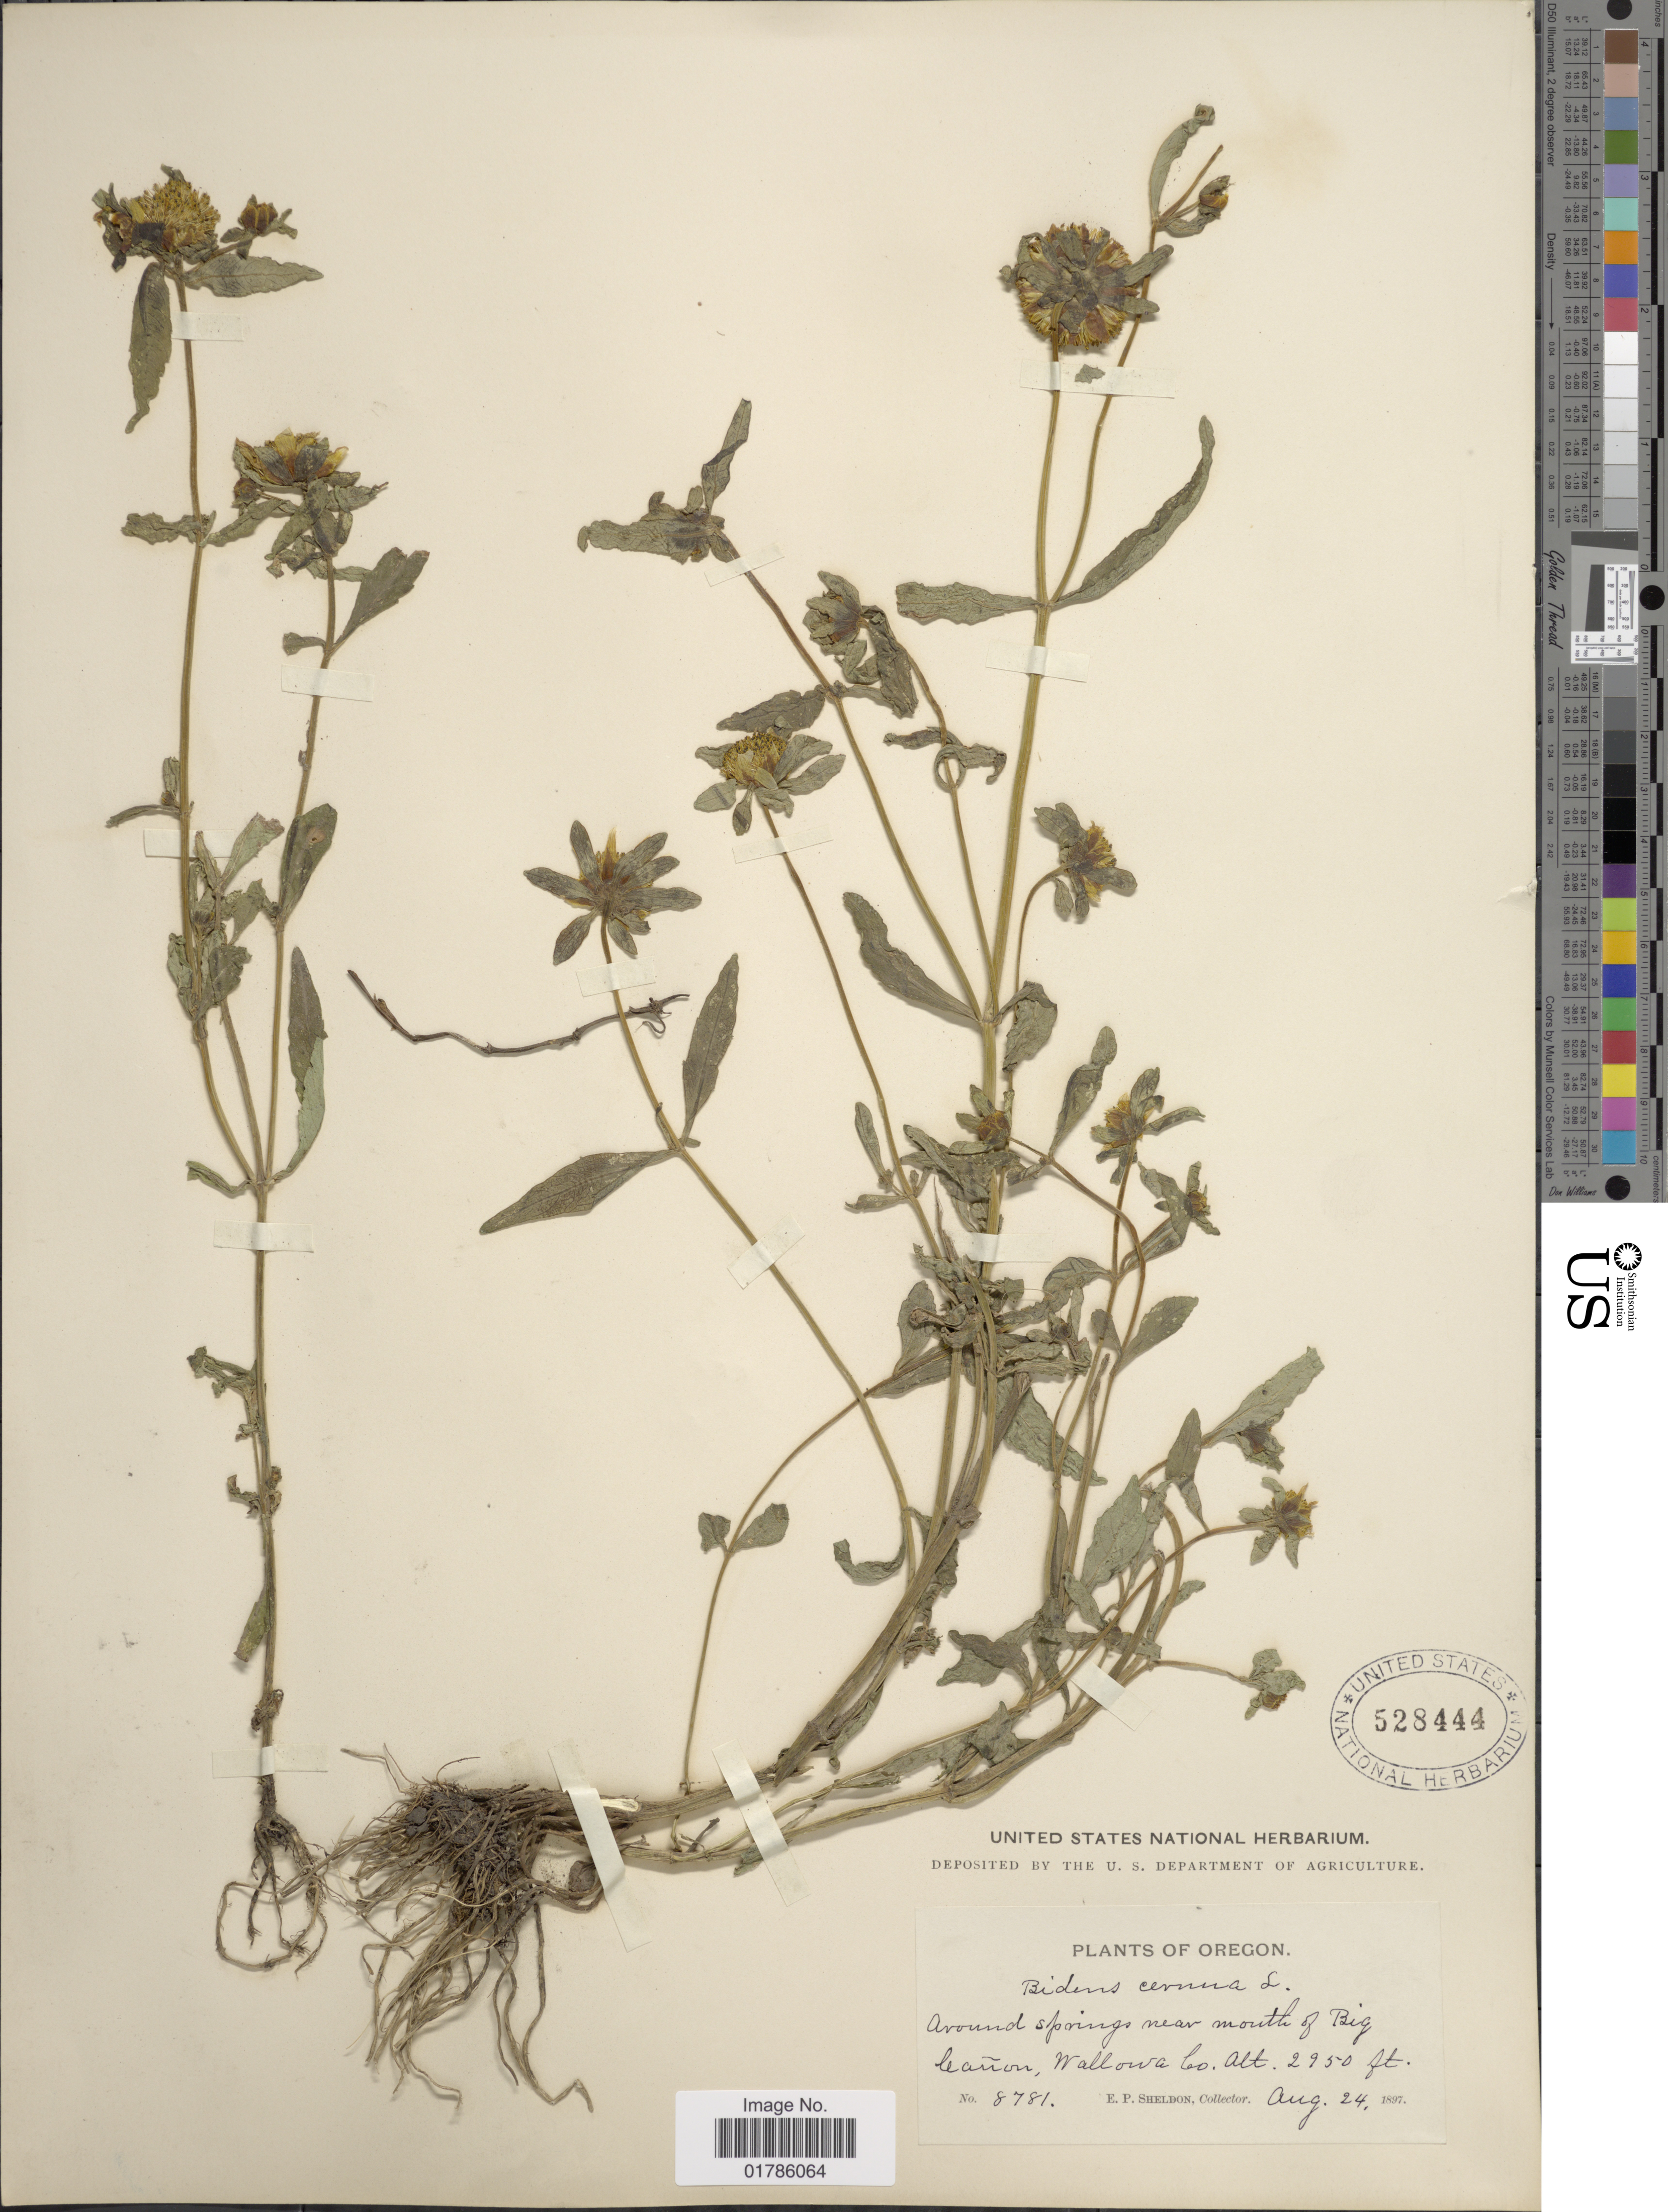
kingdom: Plantae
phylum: Tracheophyta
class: Magnoliopsida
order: Asterales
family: Asteraceae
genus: Bidens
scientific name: Bidens cernua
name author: L.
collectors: E. P. Sheldon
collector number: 8781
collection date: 1897-08-24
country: United States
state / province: Oregon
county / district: Wallowa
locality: Near mouth of Big banon, Wallowa Co.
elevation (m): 899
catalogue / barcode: US 528444